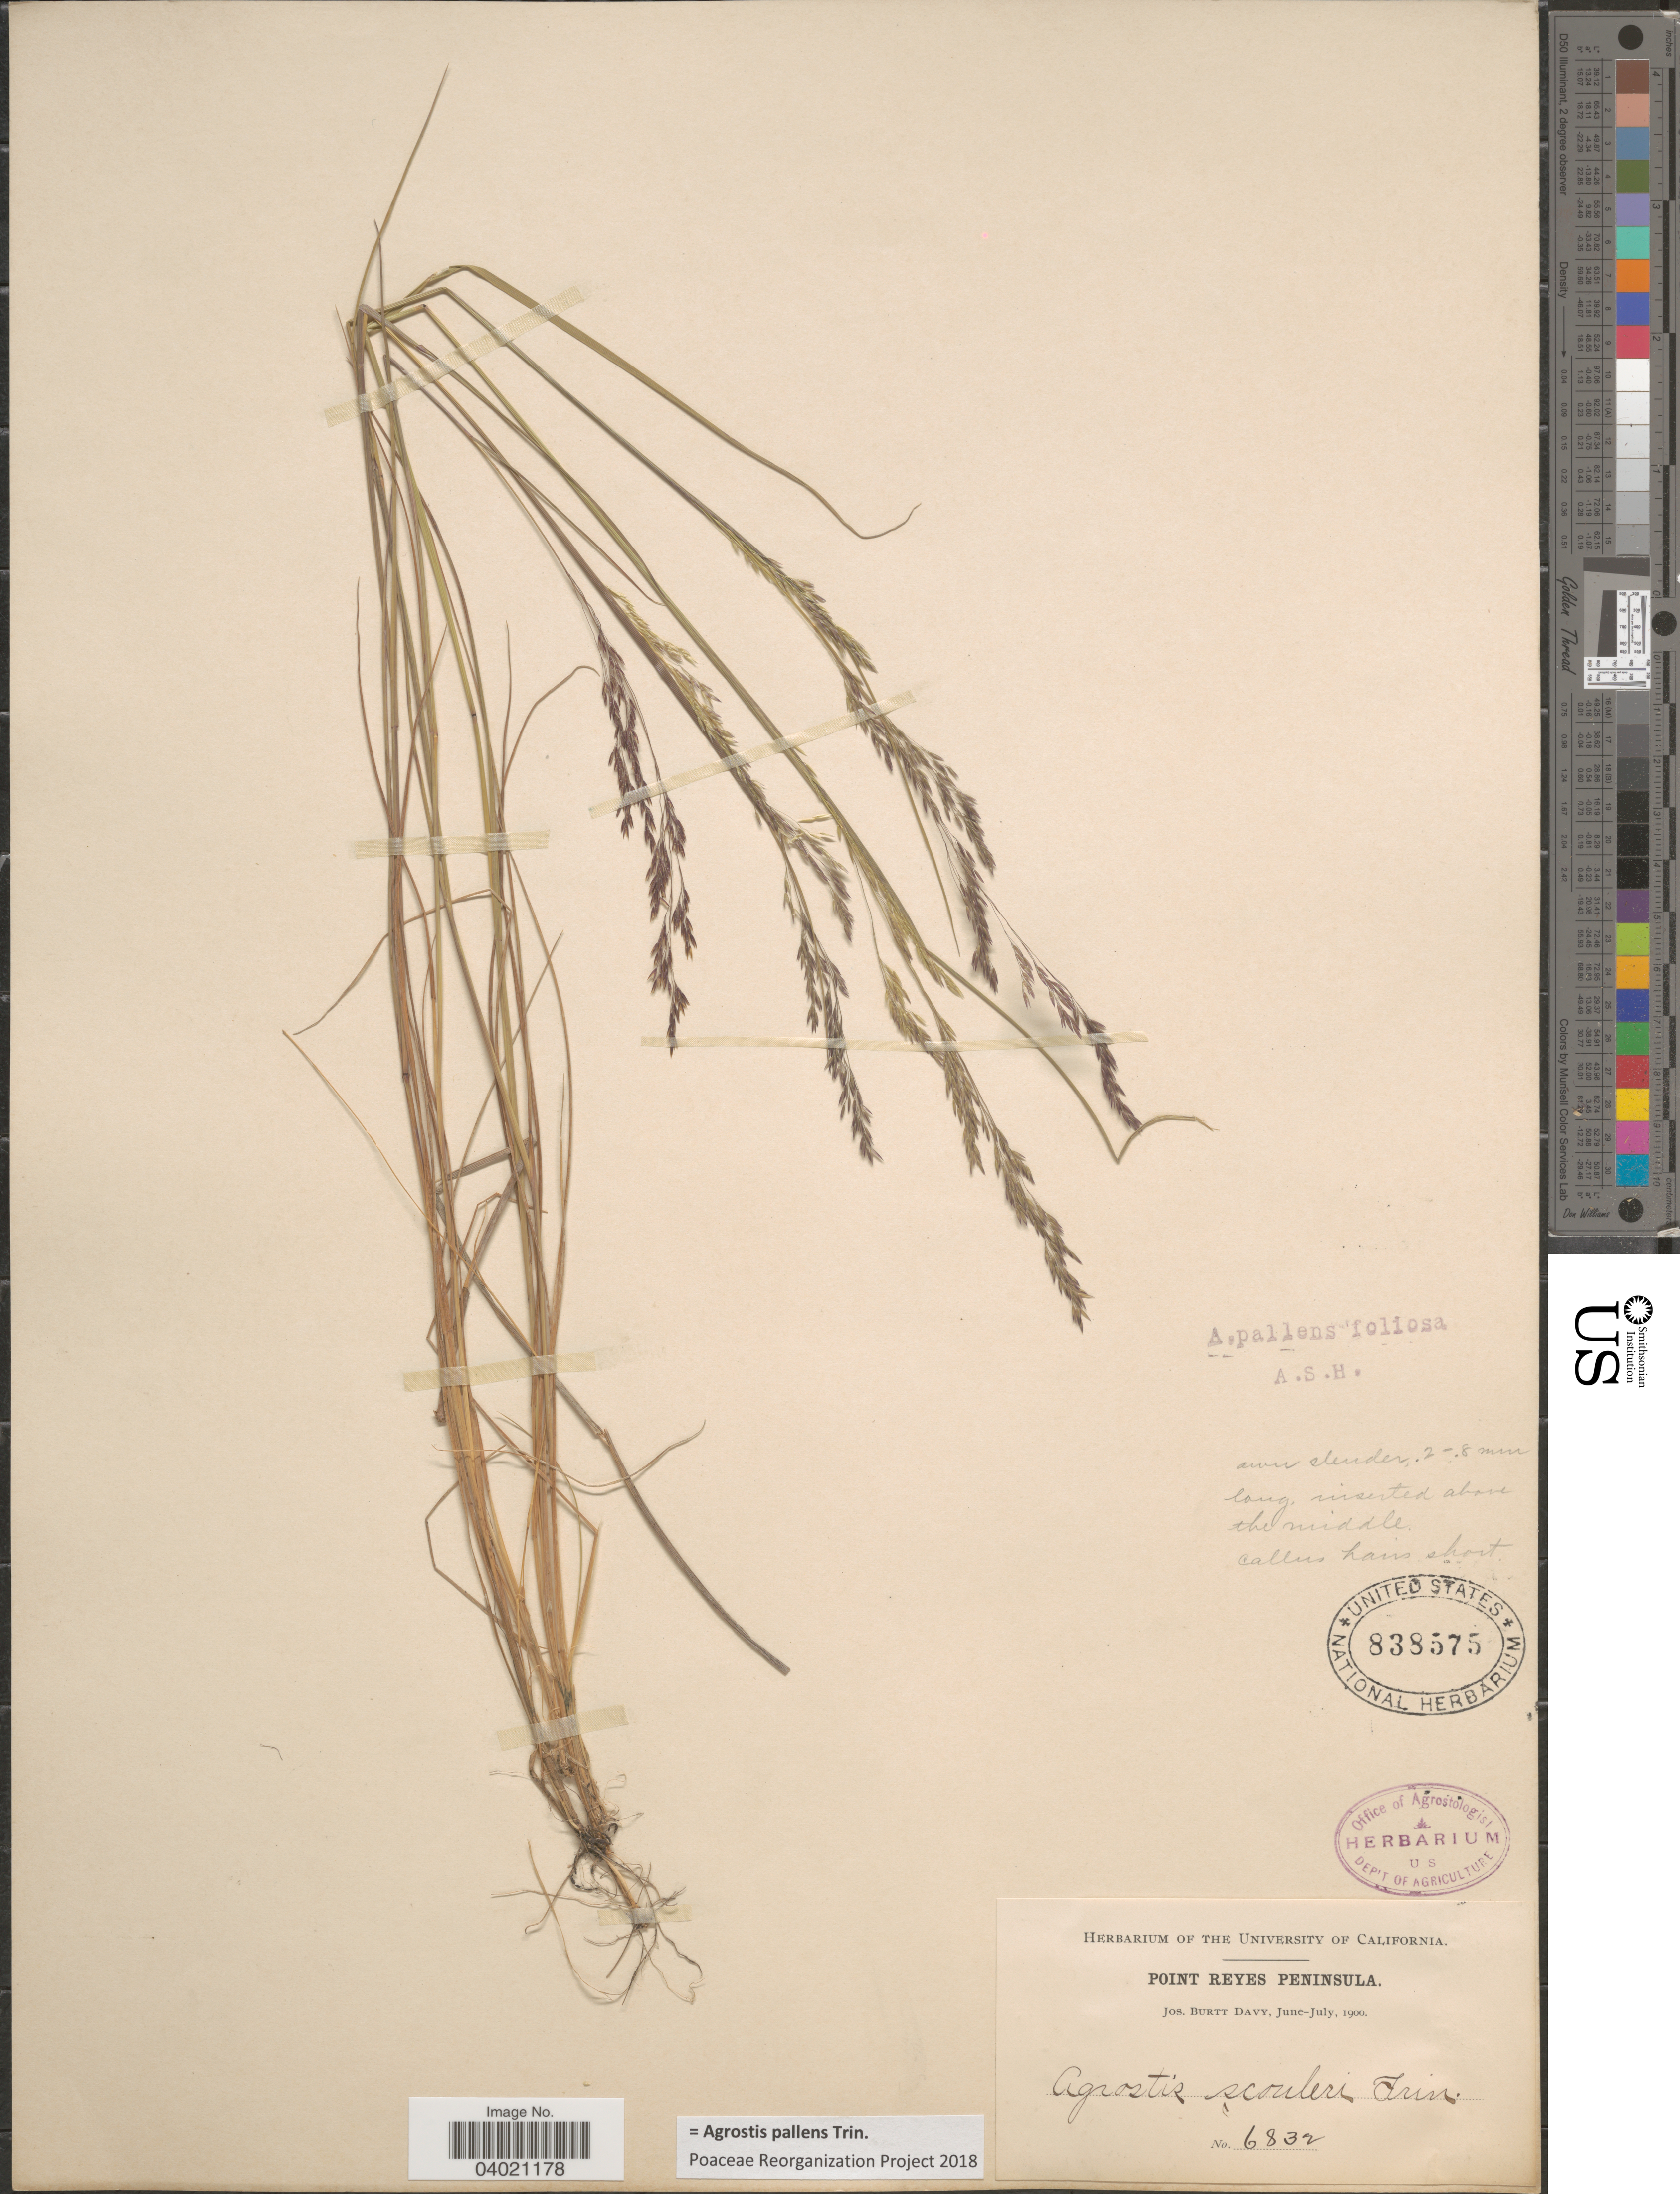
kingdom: Plantae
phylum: Tracheophyta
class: Liliopsida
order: Poales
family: Poaceae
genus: Agrostis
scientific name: Agrostis pallens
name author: Trin.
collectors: J. Burtt Davy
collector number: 6832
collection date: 1900-06/1900-07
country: United States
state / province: California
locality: Point Reyes Peninsula.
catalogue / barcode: US 838575